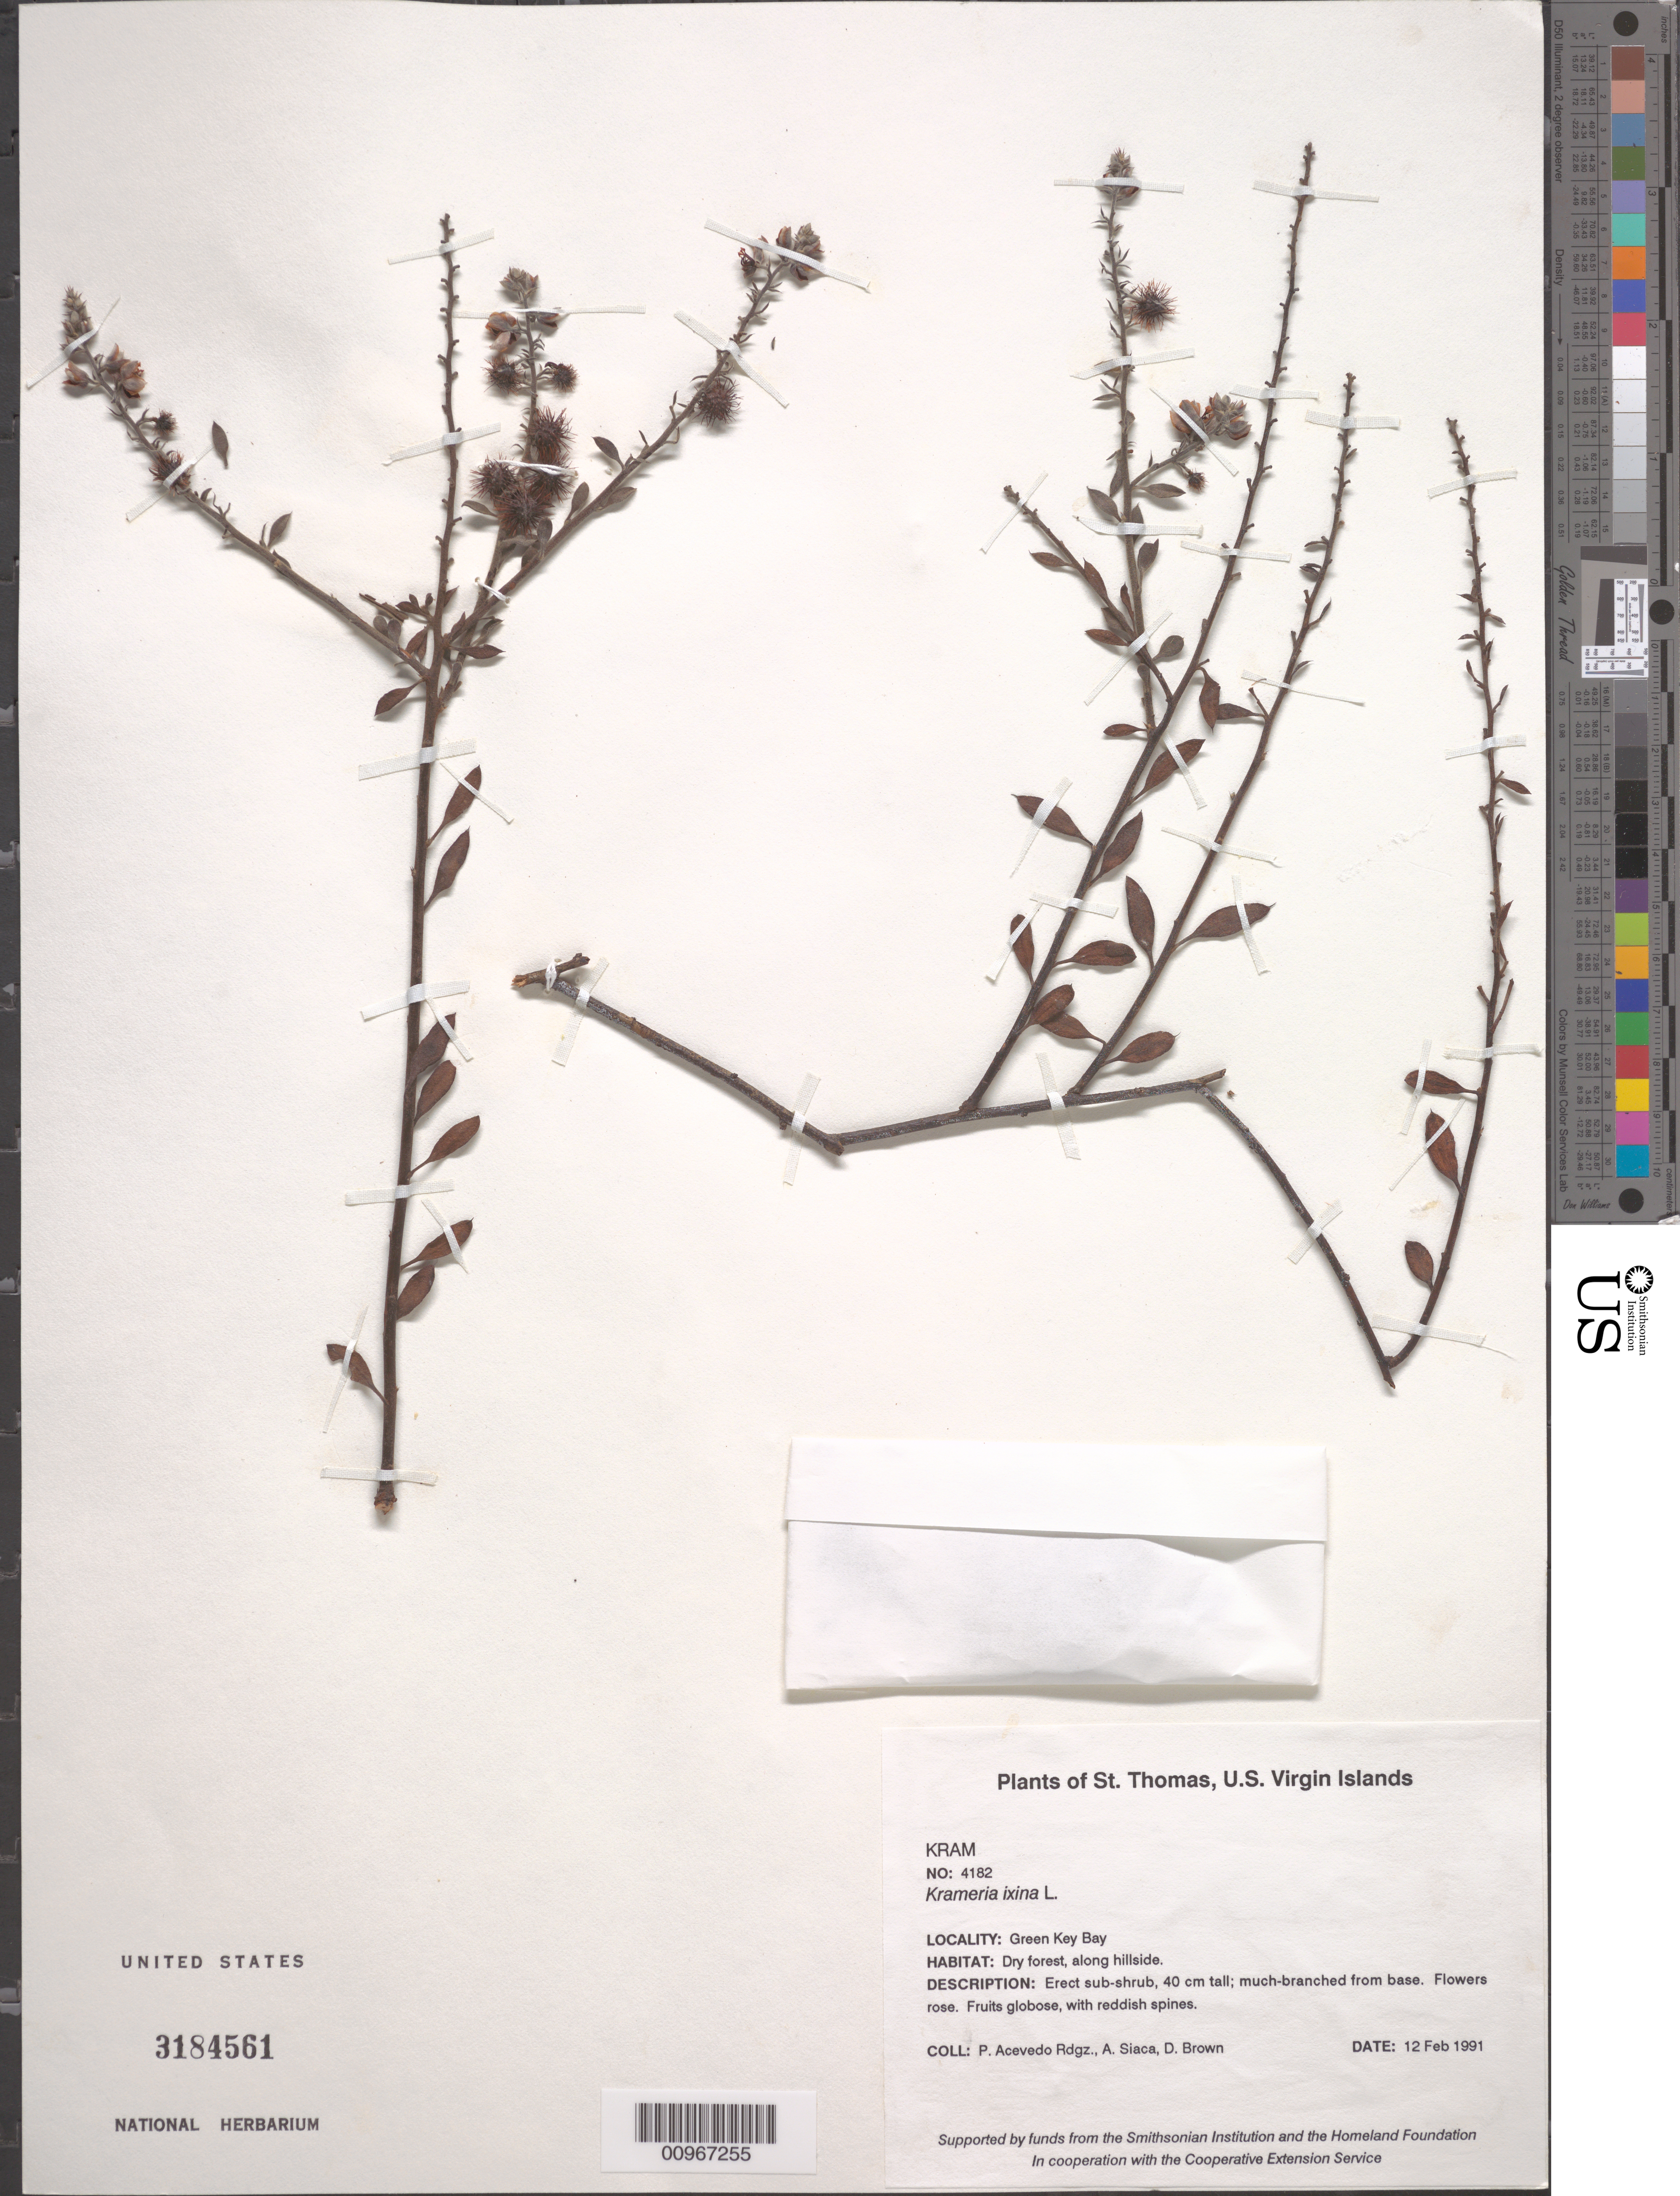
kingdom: Plantae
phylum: Tracheophyta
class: Magnoliopsida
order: Zygophyllales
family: Krameriaceae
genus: Krameria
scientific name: Krameria ixine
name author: L.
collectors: P. Acevedo-Rodr., A. Siaca & D. Brown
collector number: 4182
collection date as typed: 12 Feb 1991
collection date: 1991-02-12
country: U.S. Virgin Islands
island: St. Thomas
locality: Green Key Bay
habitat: Dry forest, along hillside.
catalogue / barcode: US 3184561